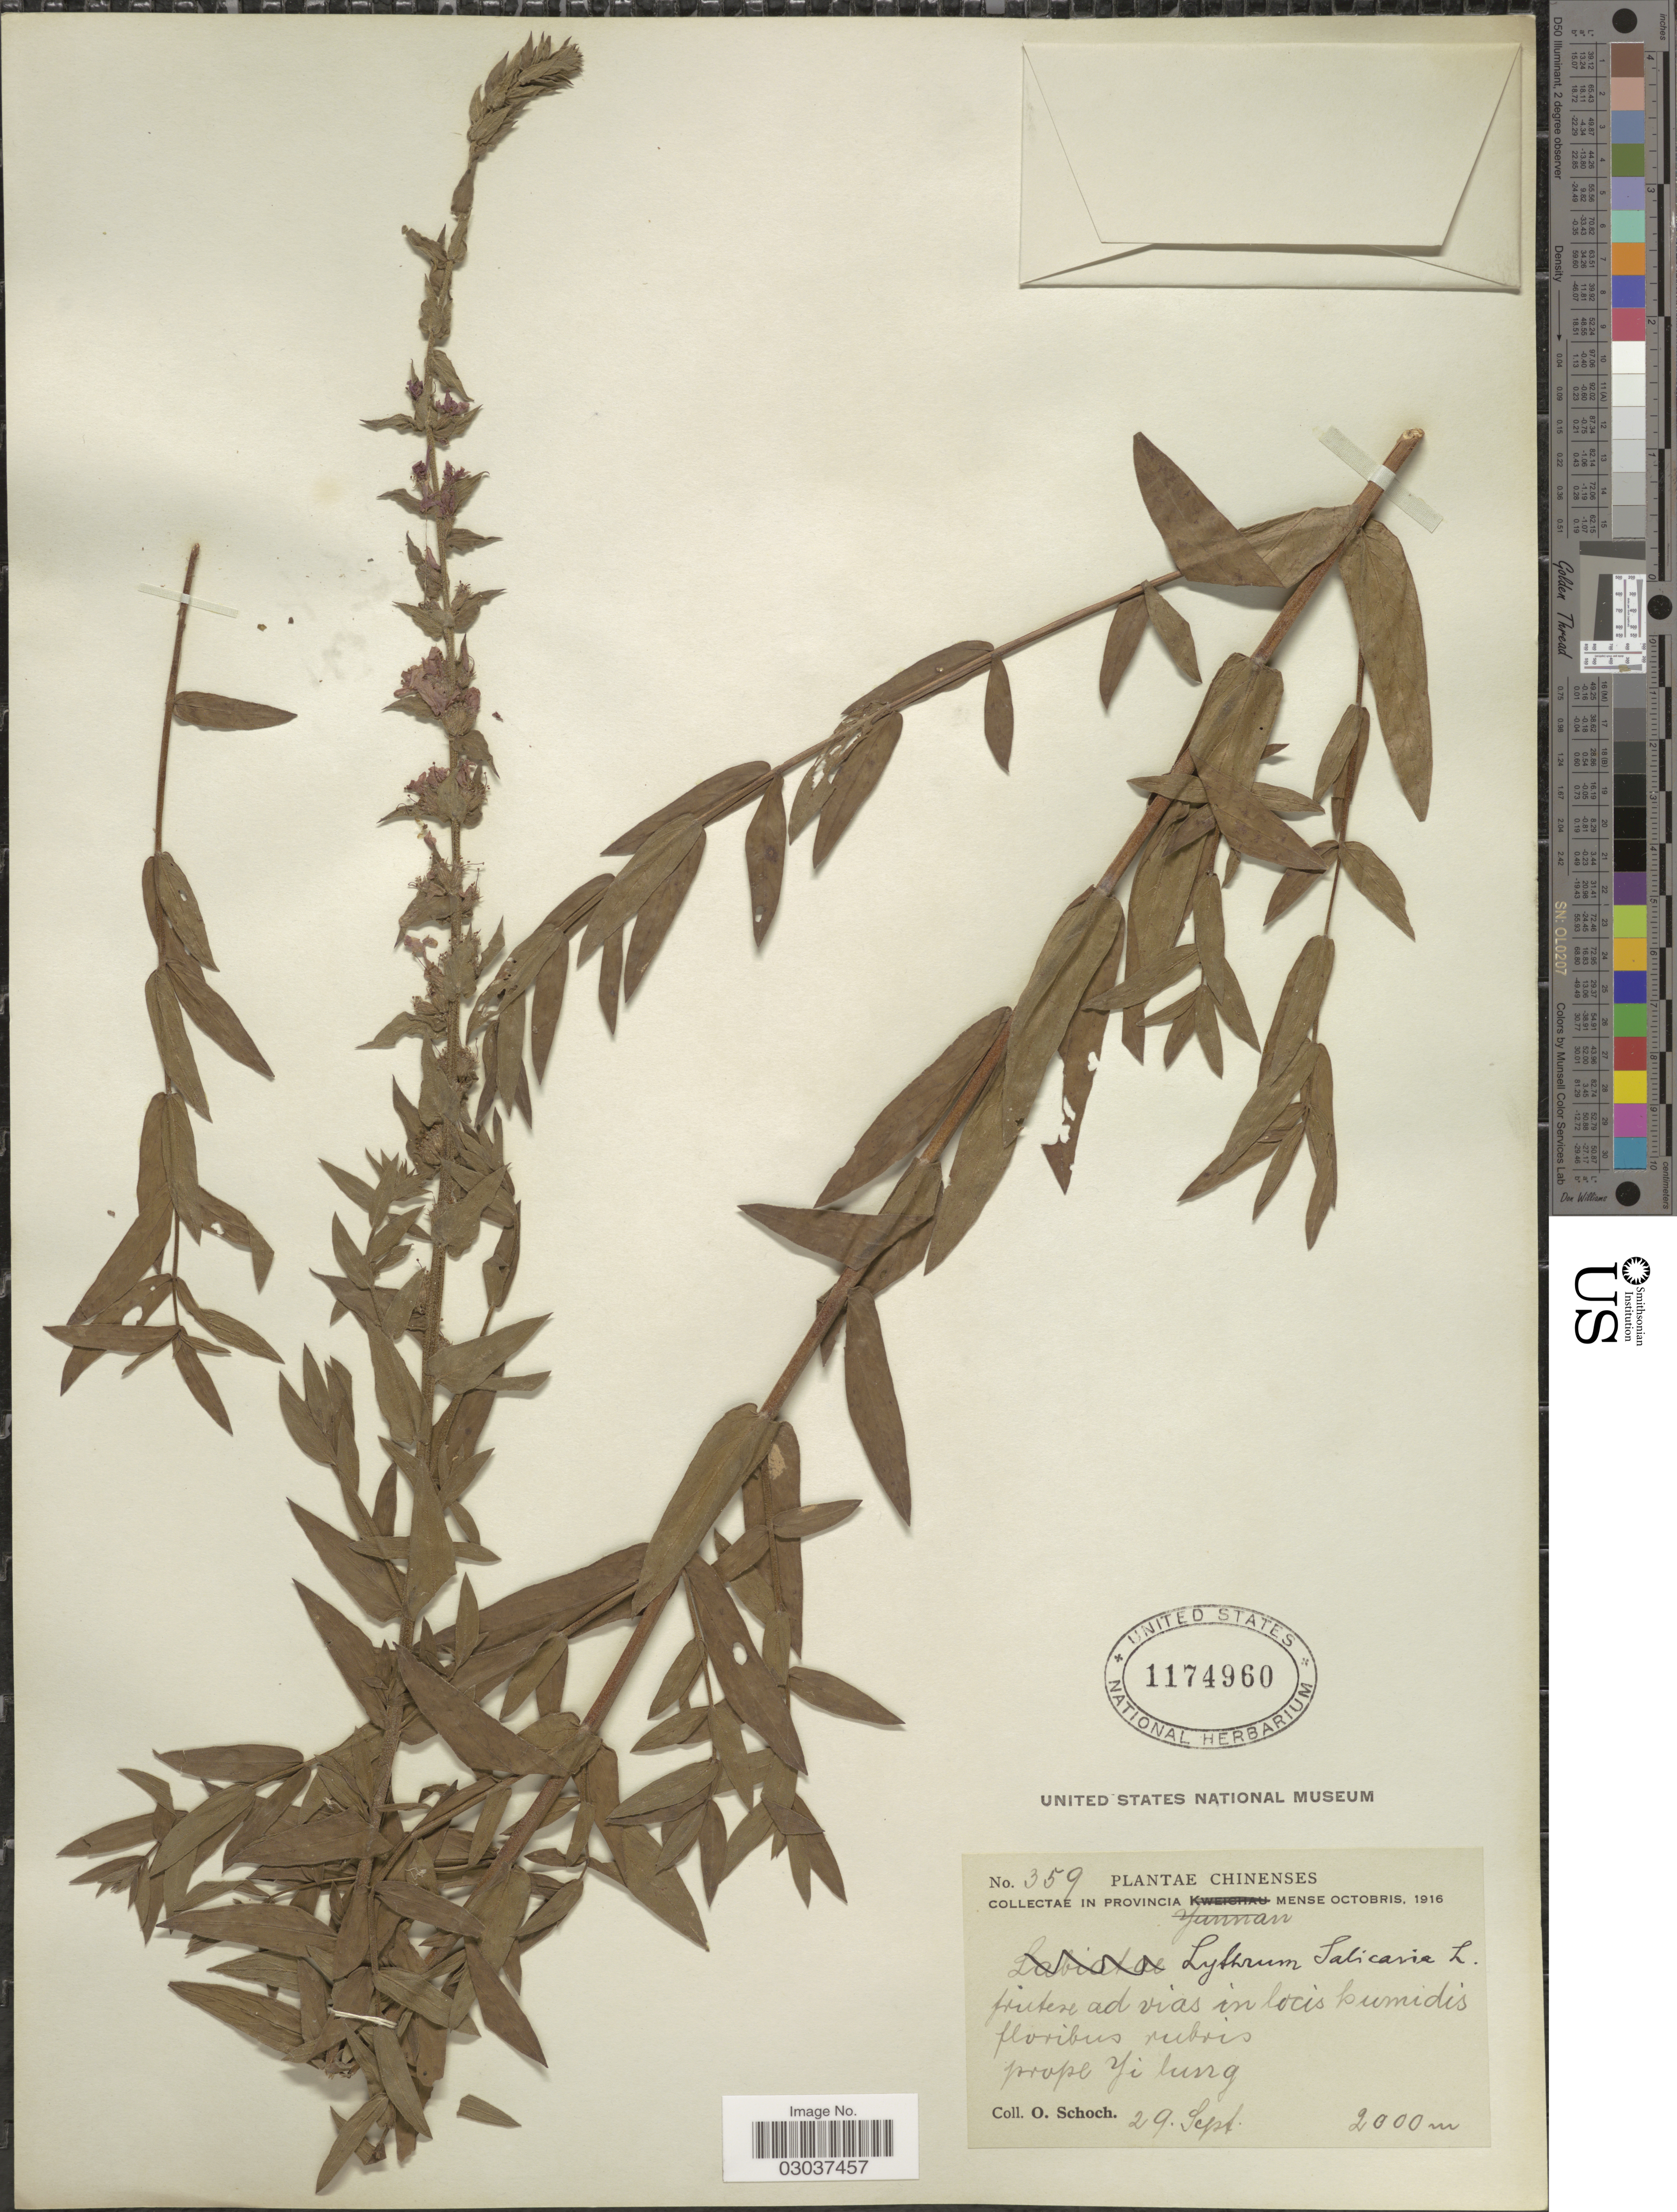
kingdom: Plantae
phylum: Tracheophyta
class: Magnoliopsida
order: Myrtales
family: Lythraceae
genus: Lythrum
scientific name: Lythrum salicaria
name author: L.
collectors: O. Schoch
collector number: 359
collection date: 1916-09-29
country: China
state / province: Yunnan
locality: Prope Yi lung.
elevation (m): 2000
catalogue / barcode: US 1174960